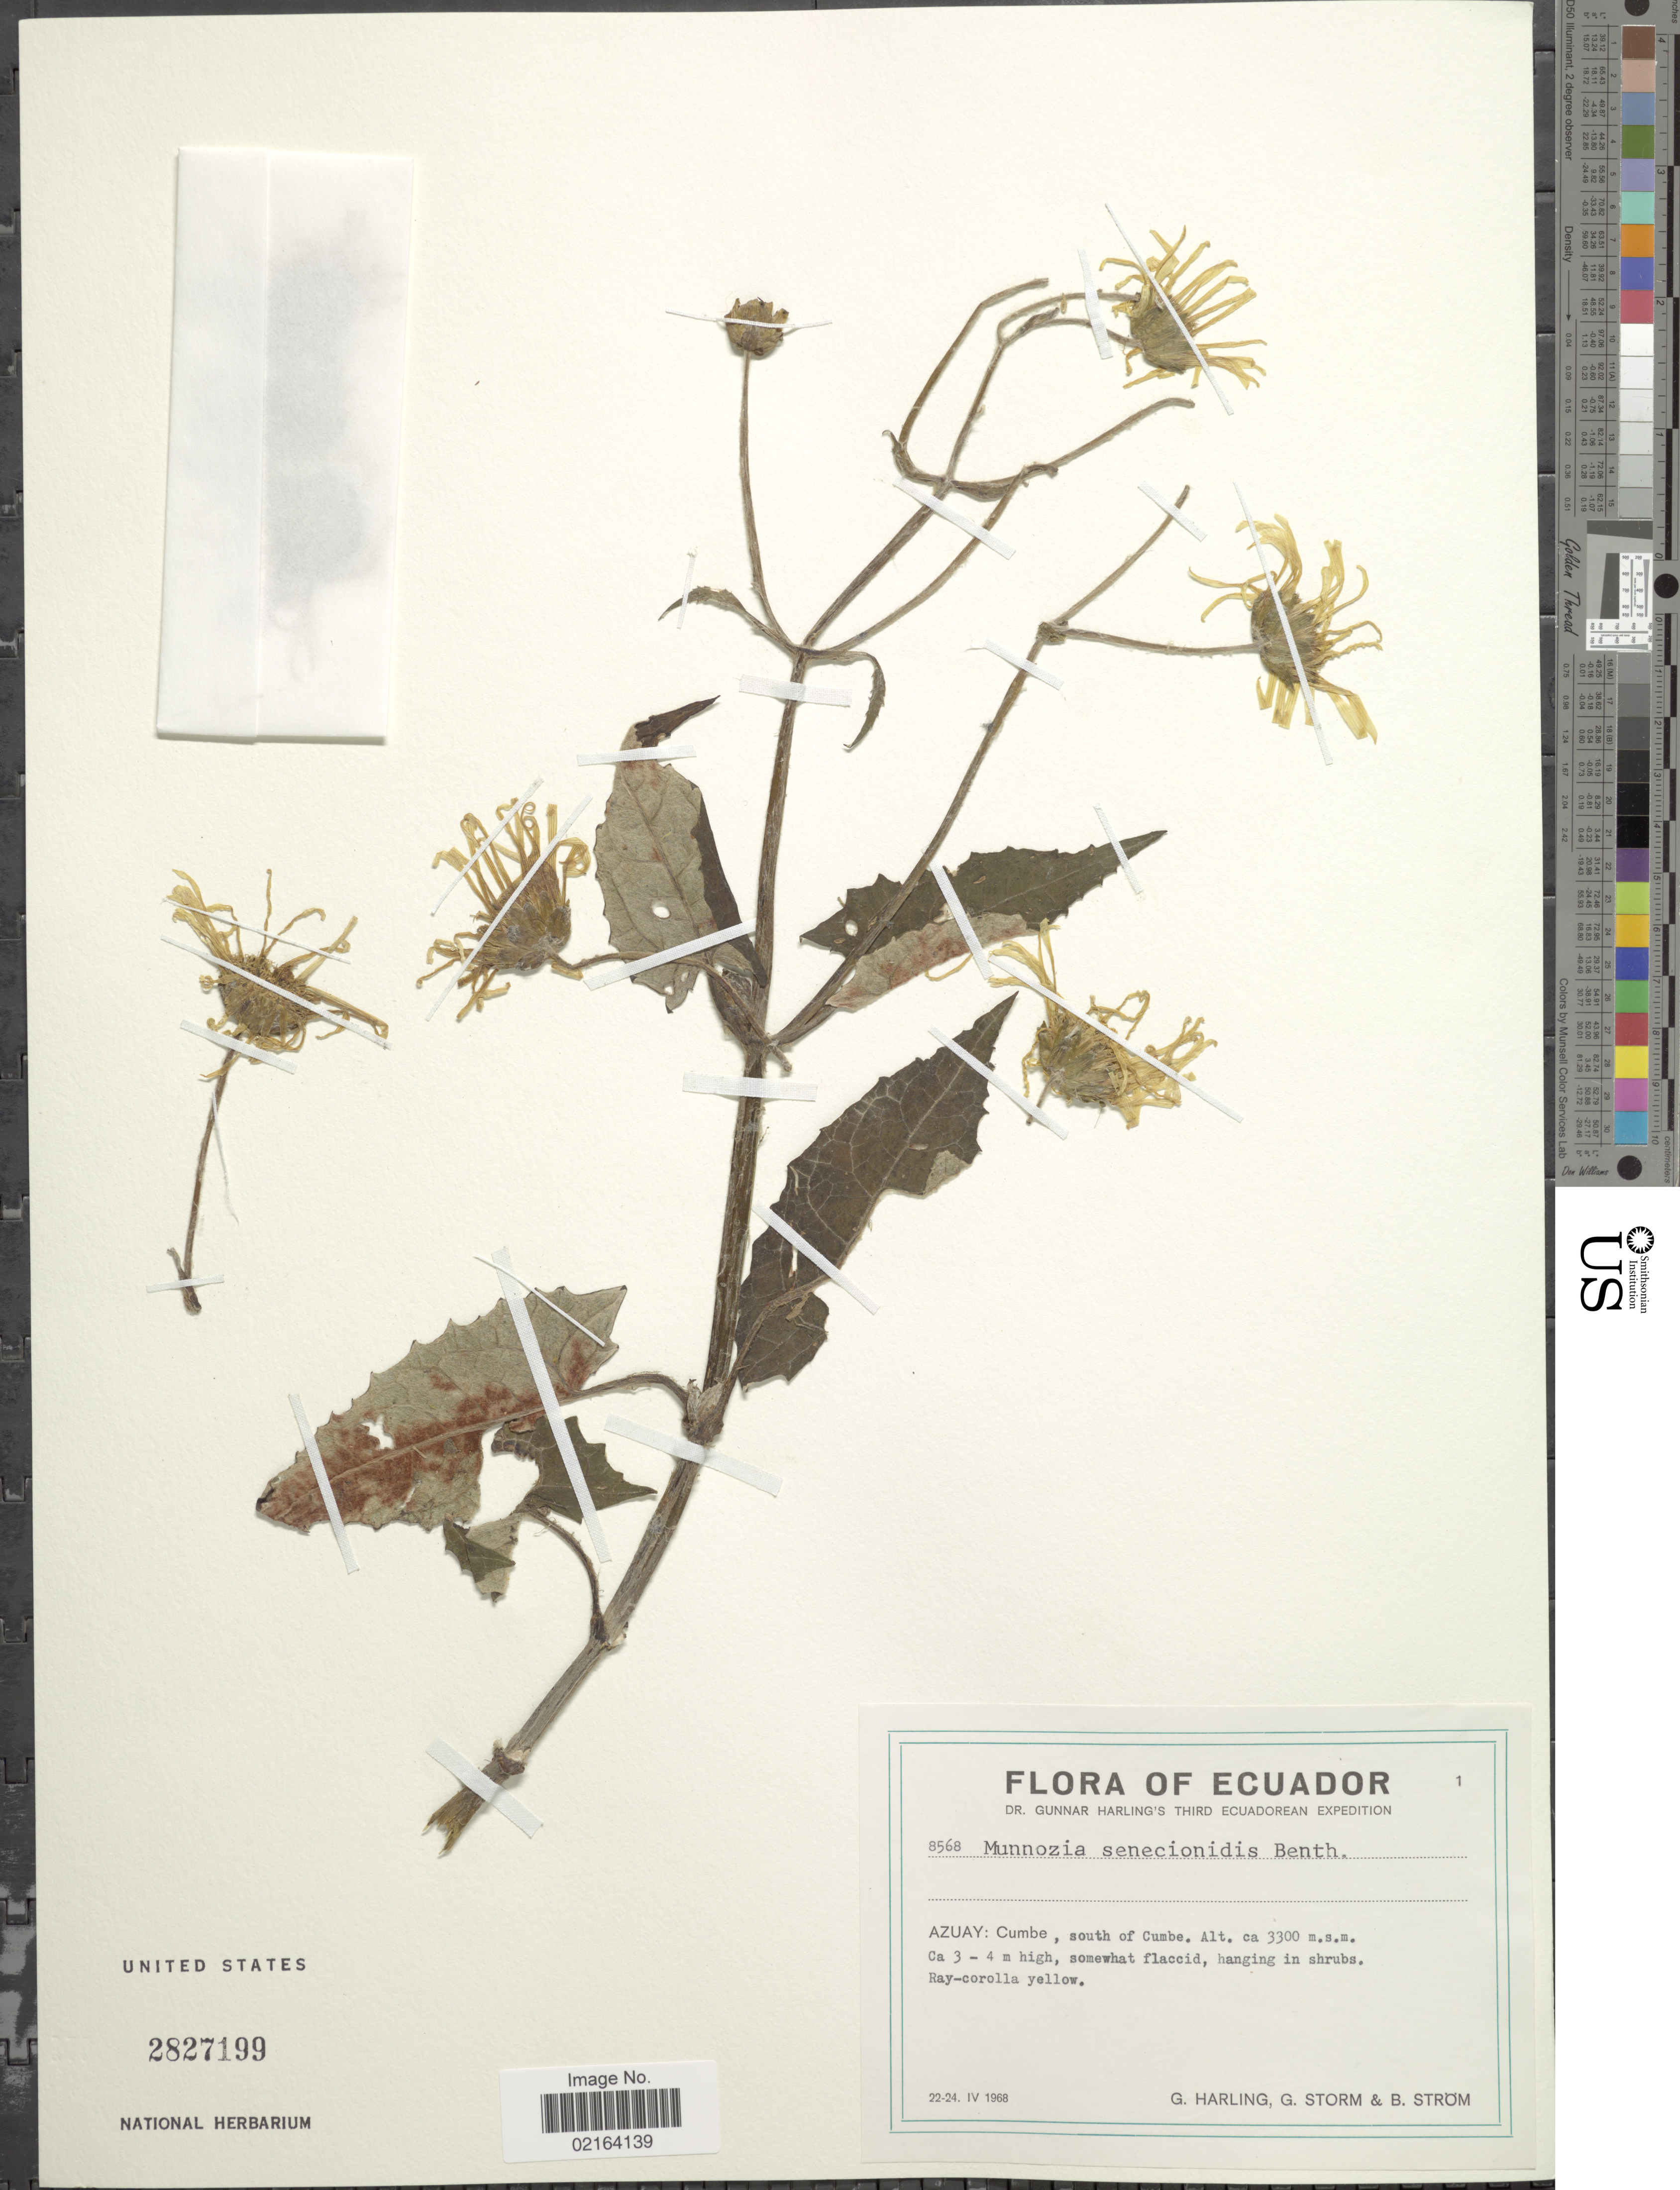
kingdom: Plantae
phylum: Tracheophyta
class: Magnoliopsida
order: Asterales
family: Asteraceae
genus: Munnozia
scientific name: Munnozia senecionidis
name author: Benth.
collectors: G. Harling, G. Storm & B. Ström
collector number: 8568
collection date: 1968-04-22/1968-04-24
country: Ecuador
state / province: Azuay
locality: Azuay: Cumbe, south of Cumbe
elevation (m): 3300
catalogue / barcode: US 2827199